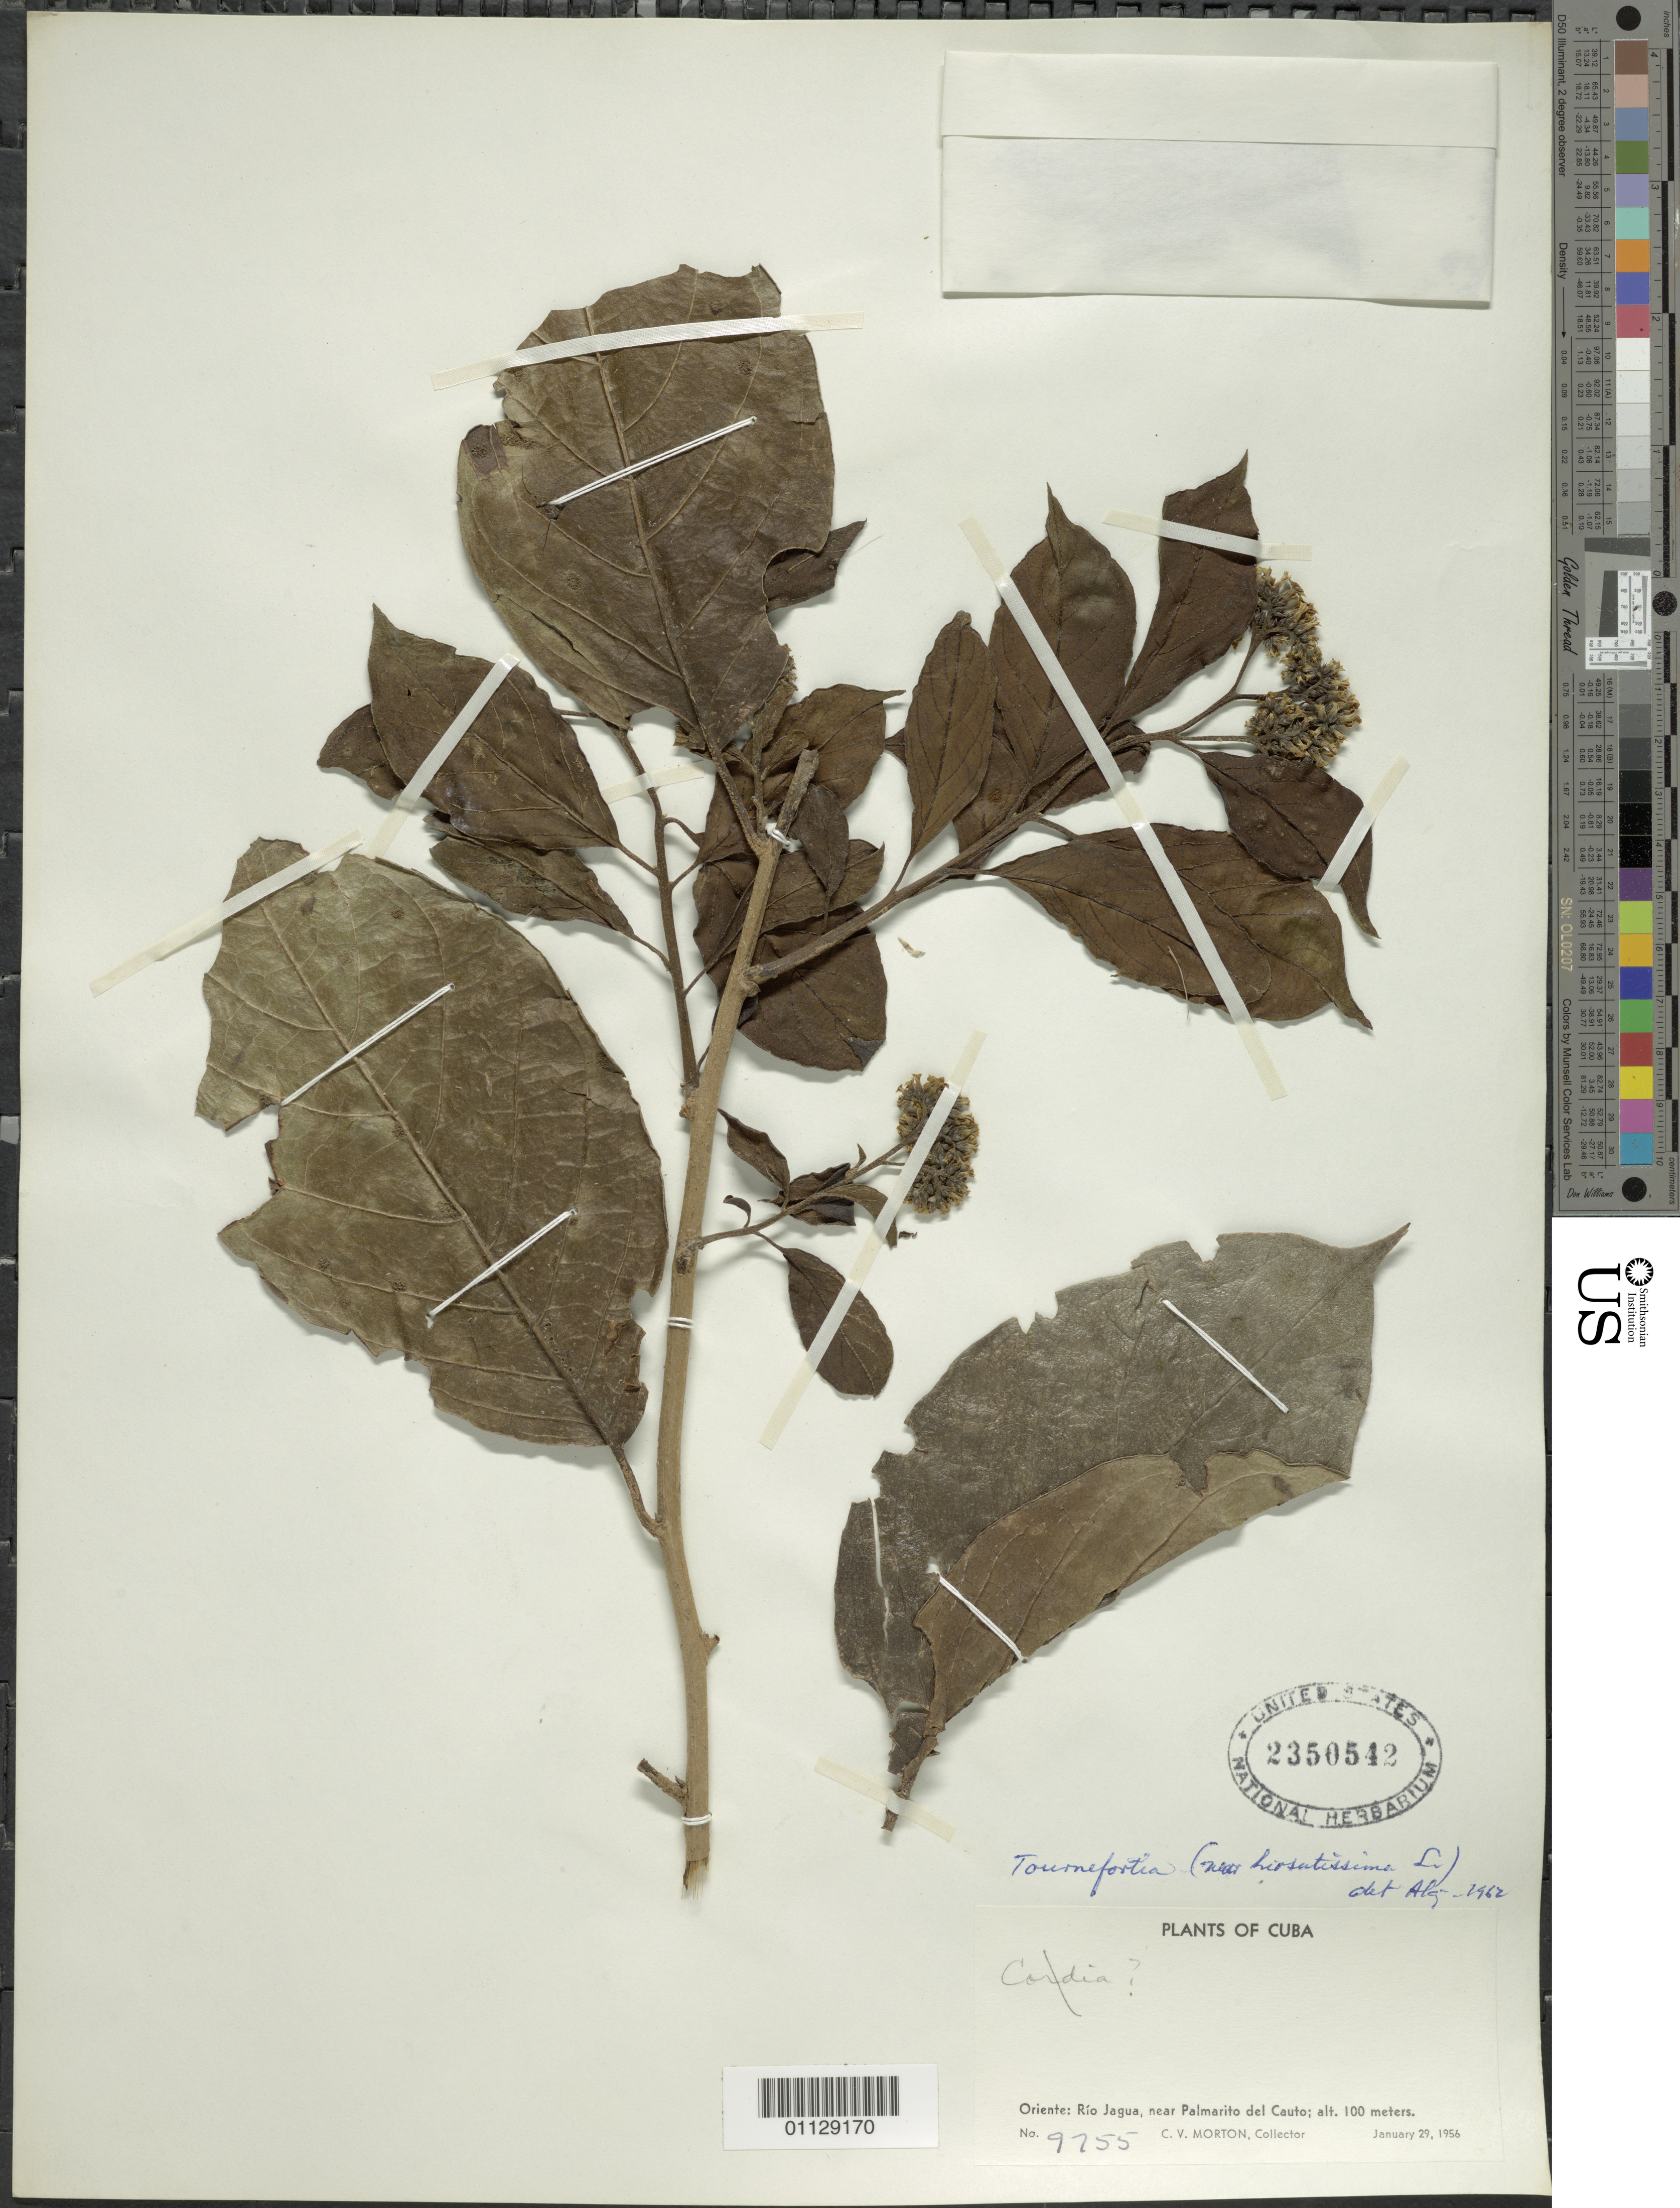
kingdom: Plantae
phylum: Tracheophyta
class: Magnoliopsida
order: Boraginales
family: Heliotropiaceae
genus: Tournefortia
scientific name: Tournefortia hirsutissima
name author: L.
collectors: C. V. Morton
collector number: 9755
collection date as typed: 29 Jan 1956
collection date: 1956-01-29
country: Cuba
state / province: Oriente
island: Cuba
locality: Near Palmarito del Cauto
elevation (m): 100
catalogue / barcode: US 2350542